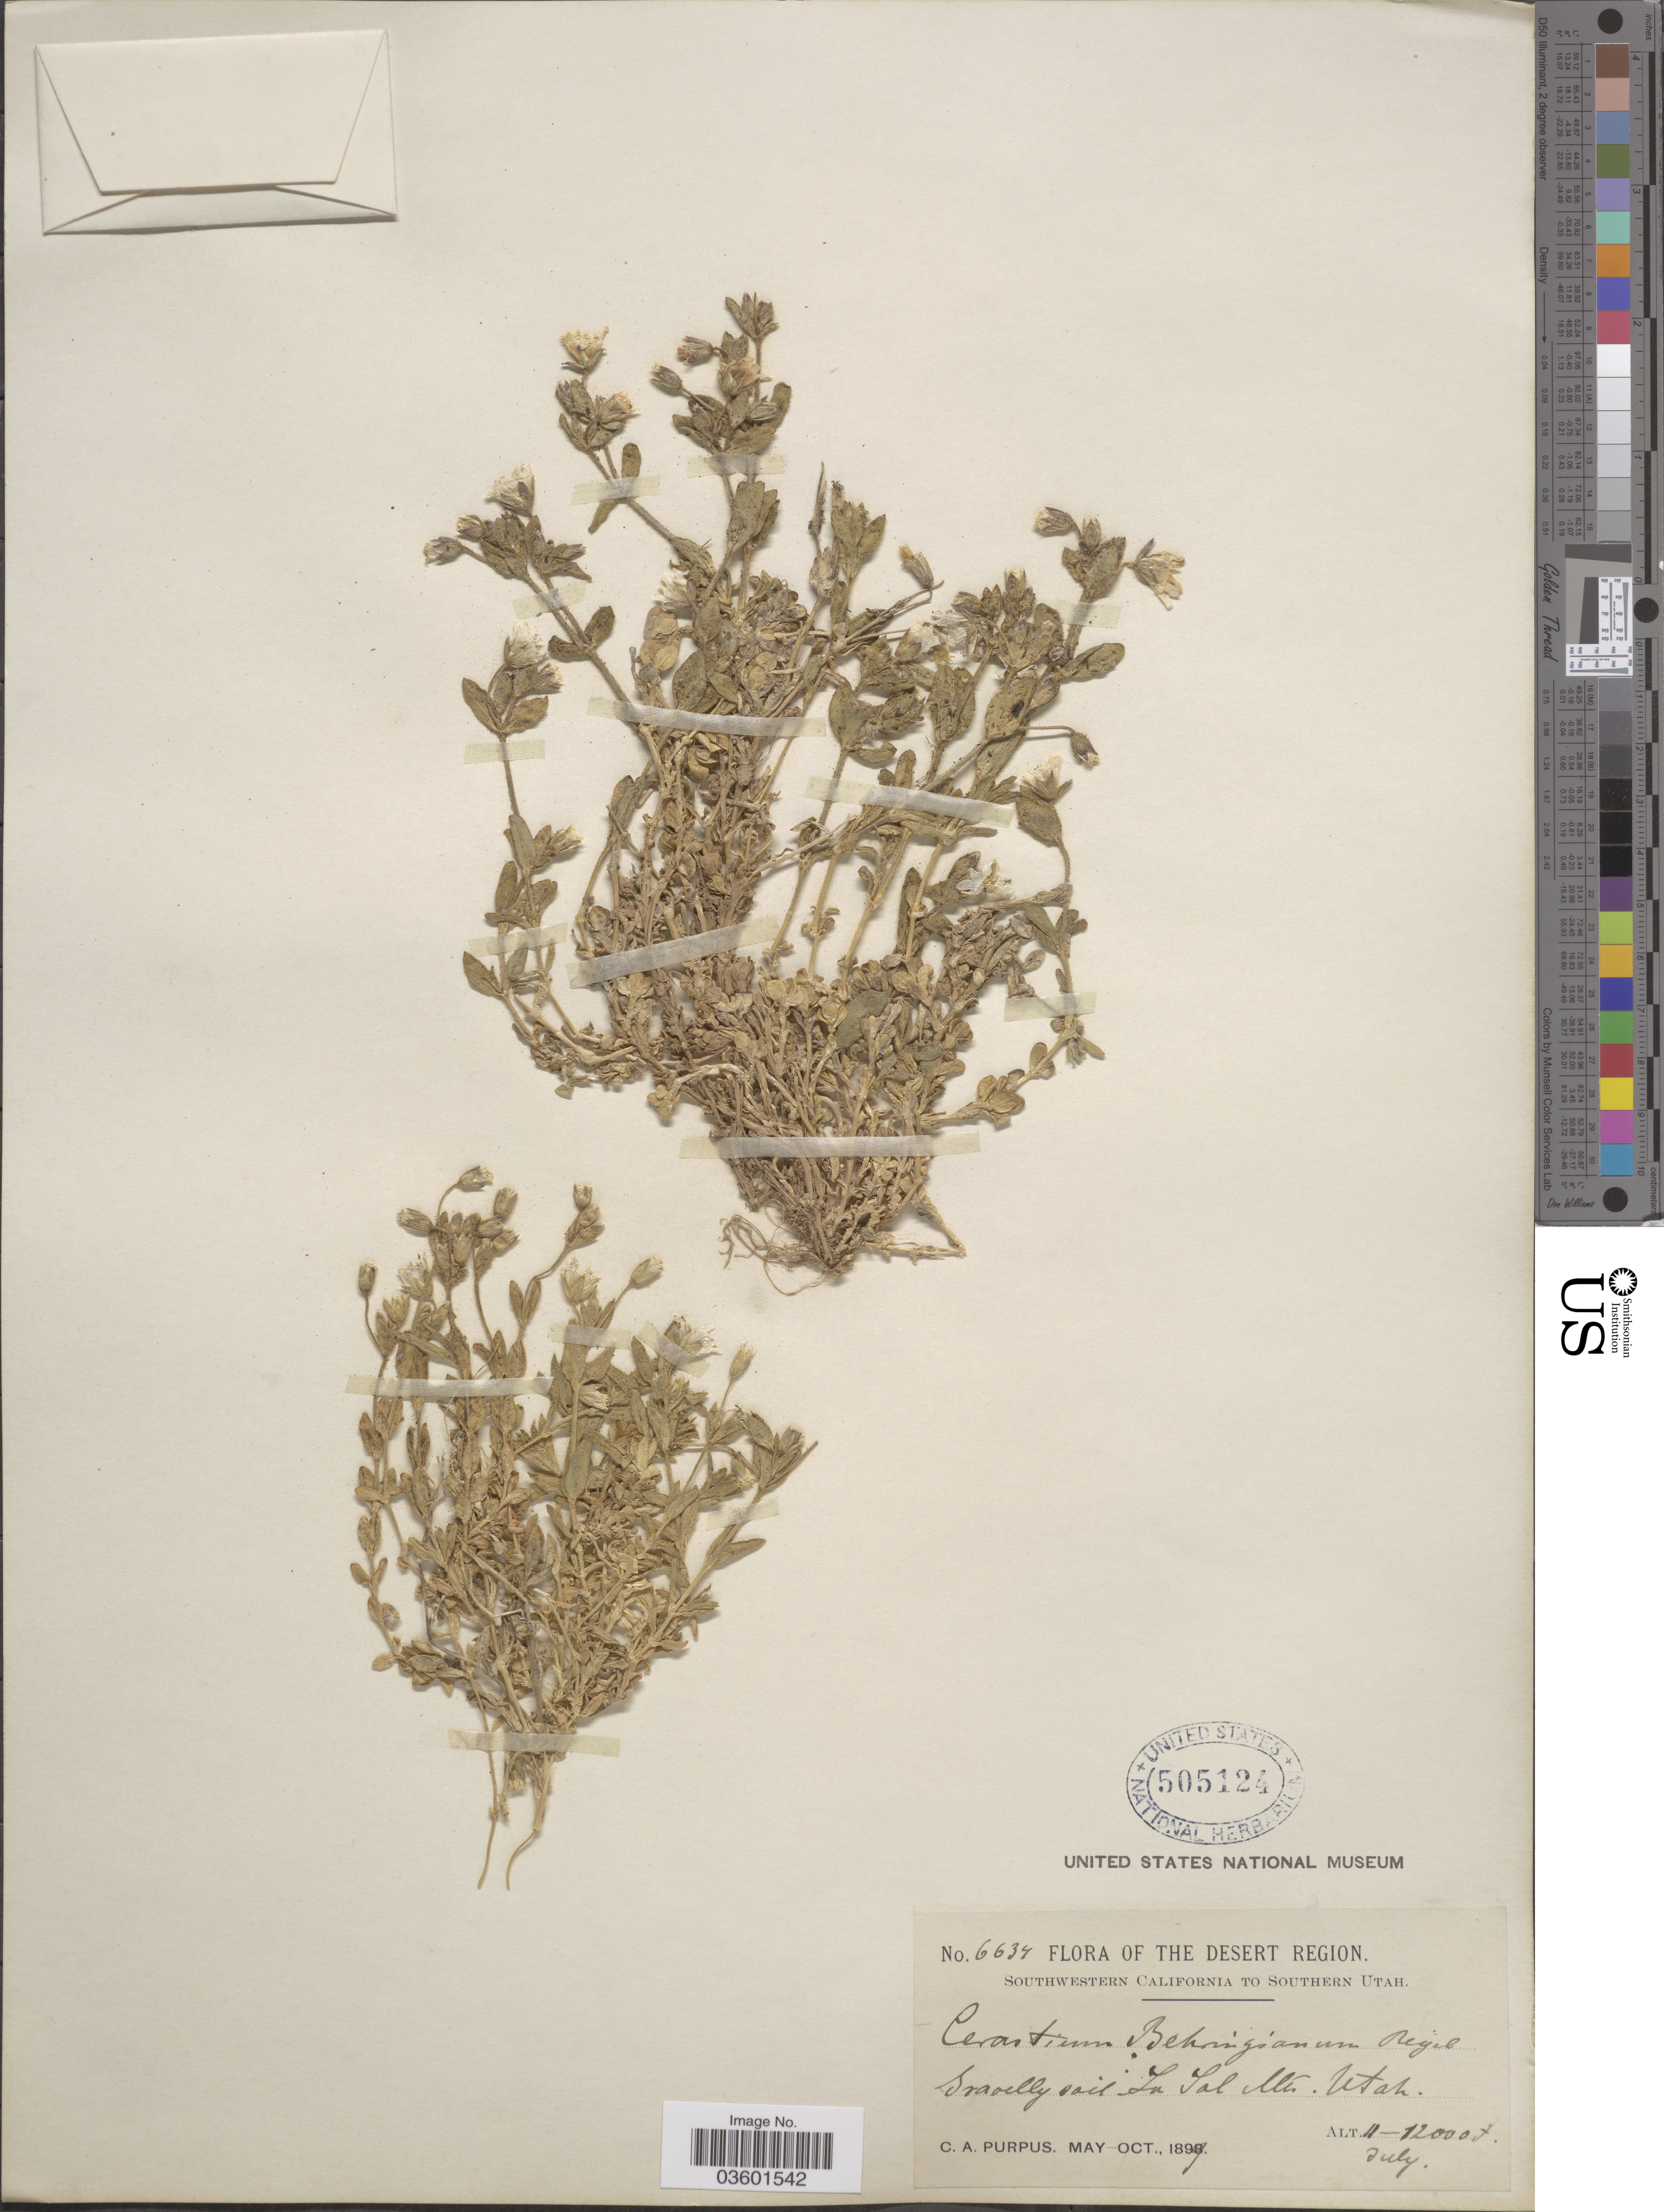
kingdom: Plantae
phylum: Tracheophyta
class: Magnoliopsida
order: Caryophyllales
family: Caryophyllaceae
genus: Cerastium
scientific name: Cerastium beeringianum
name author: Cham. & Schltdl.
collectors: C. A. Purpus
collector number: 6634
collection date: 1897-05/1897-10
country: United States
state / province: Utah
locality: The Desert Region. Southern Utah. La Sal Mts.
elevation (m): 3353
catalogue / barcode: US 505124